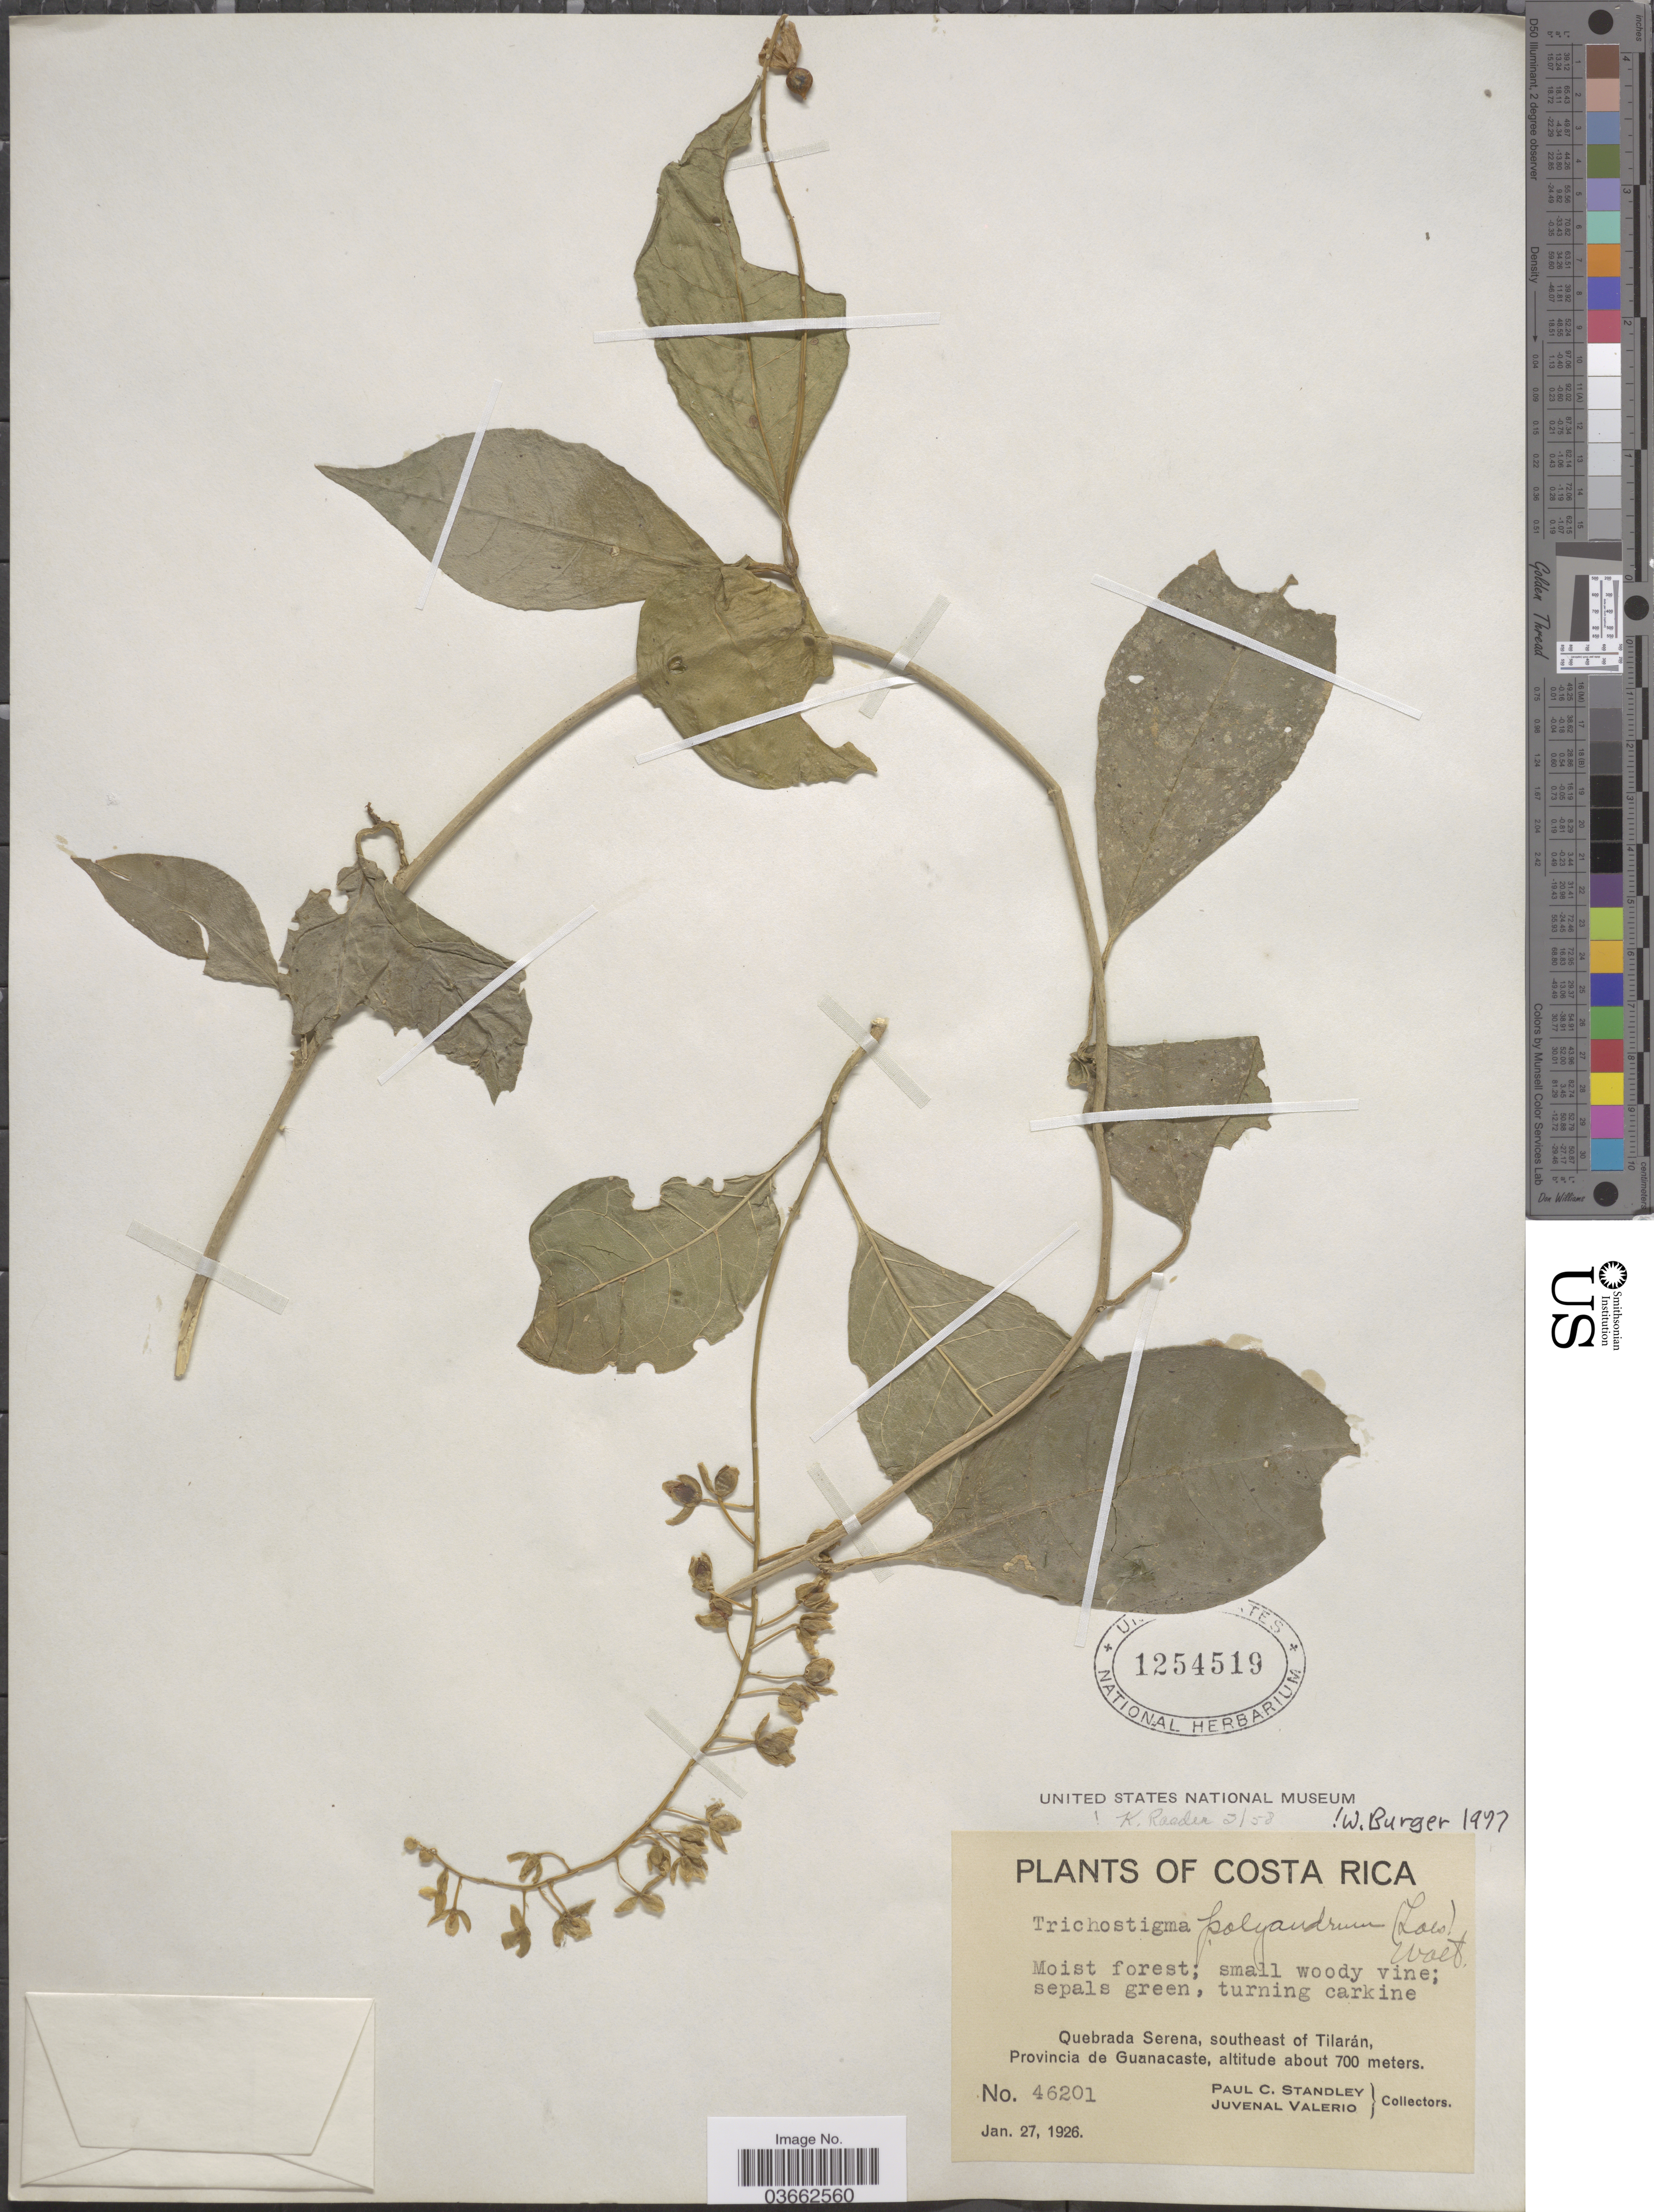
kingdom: Plantae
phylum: Tracheophyta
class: Magnoliopsida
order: Caryophyllales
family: Phytolaccaceae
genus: Trichostigma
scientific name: Trichostigma polyandrum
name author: (Loes.) H. Walter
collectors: P. C. Standley & J. Valerio R.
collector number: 46201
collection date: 1926-01-27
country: Costa Rica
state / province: Guanacaste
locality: Quebrada Serena, southeast of Tilarán.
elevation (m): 700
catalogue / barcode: US 1254519